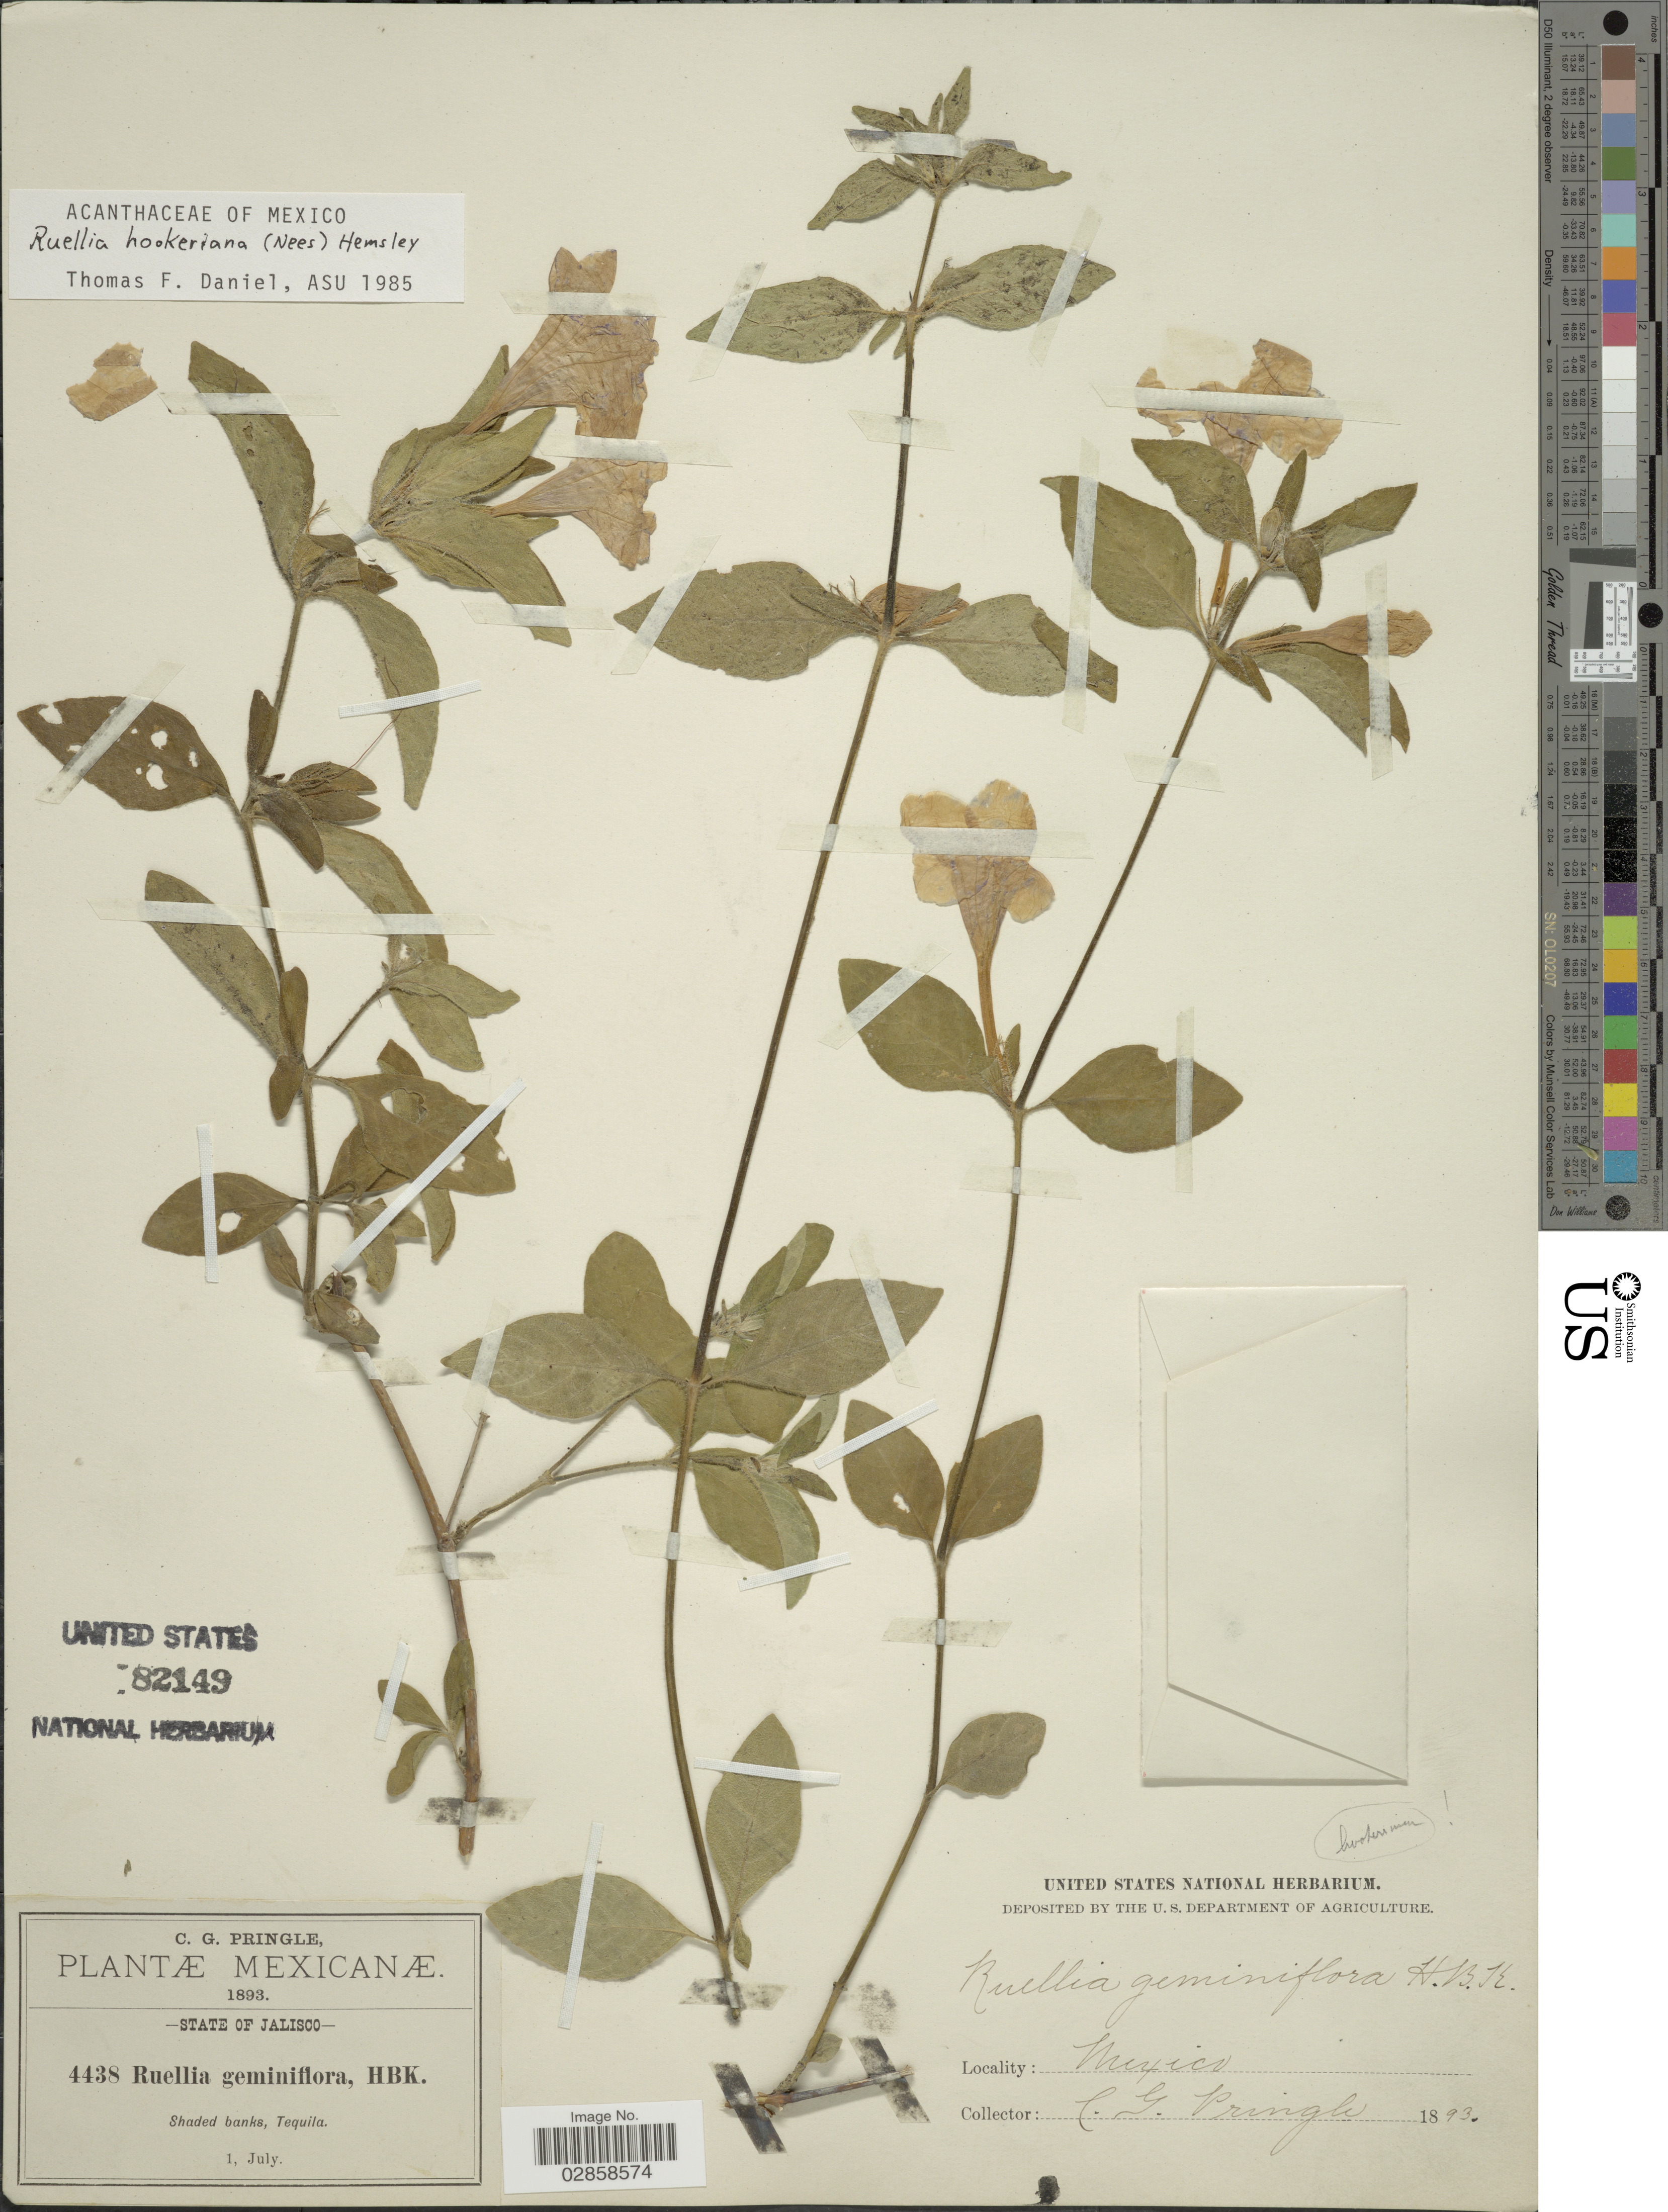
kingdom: Plantae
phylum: Tracheophyta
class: Magnoliopsida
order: Lamiales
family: Acanthaceae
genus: Ruellia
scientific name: Ruellia hookeriana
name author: (Nees) Hemsl.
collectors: C. G. Pringle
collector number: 4438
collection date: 1893-07-01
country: Mexico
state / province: Jalisco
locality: Tequila.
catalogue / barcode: US 82149